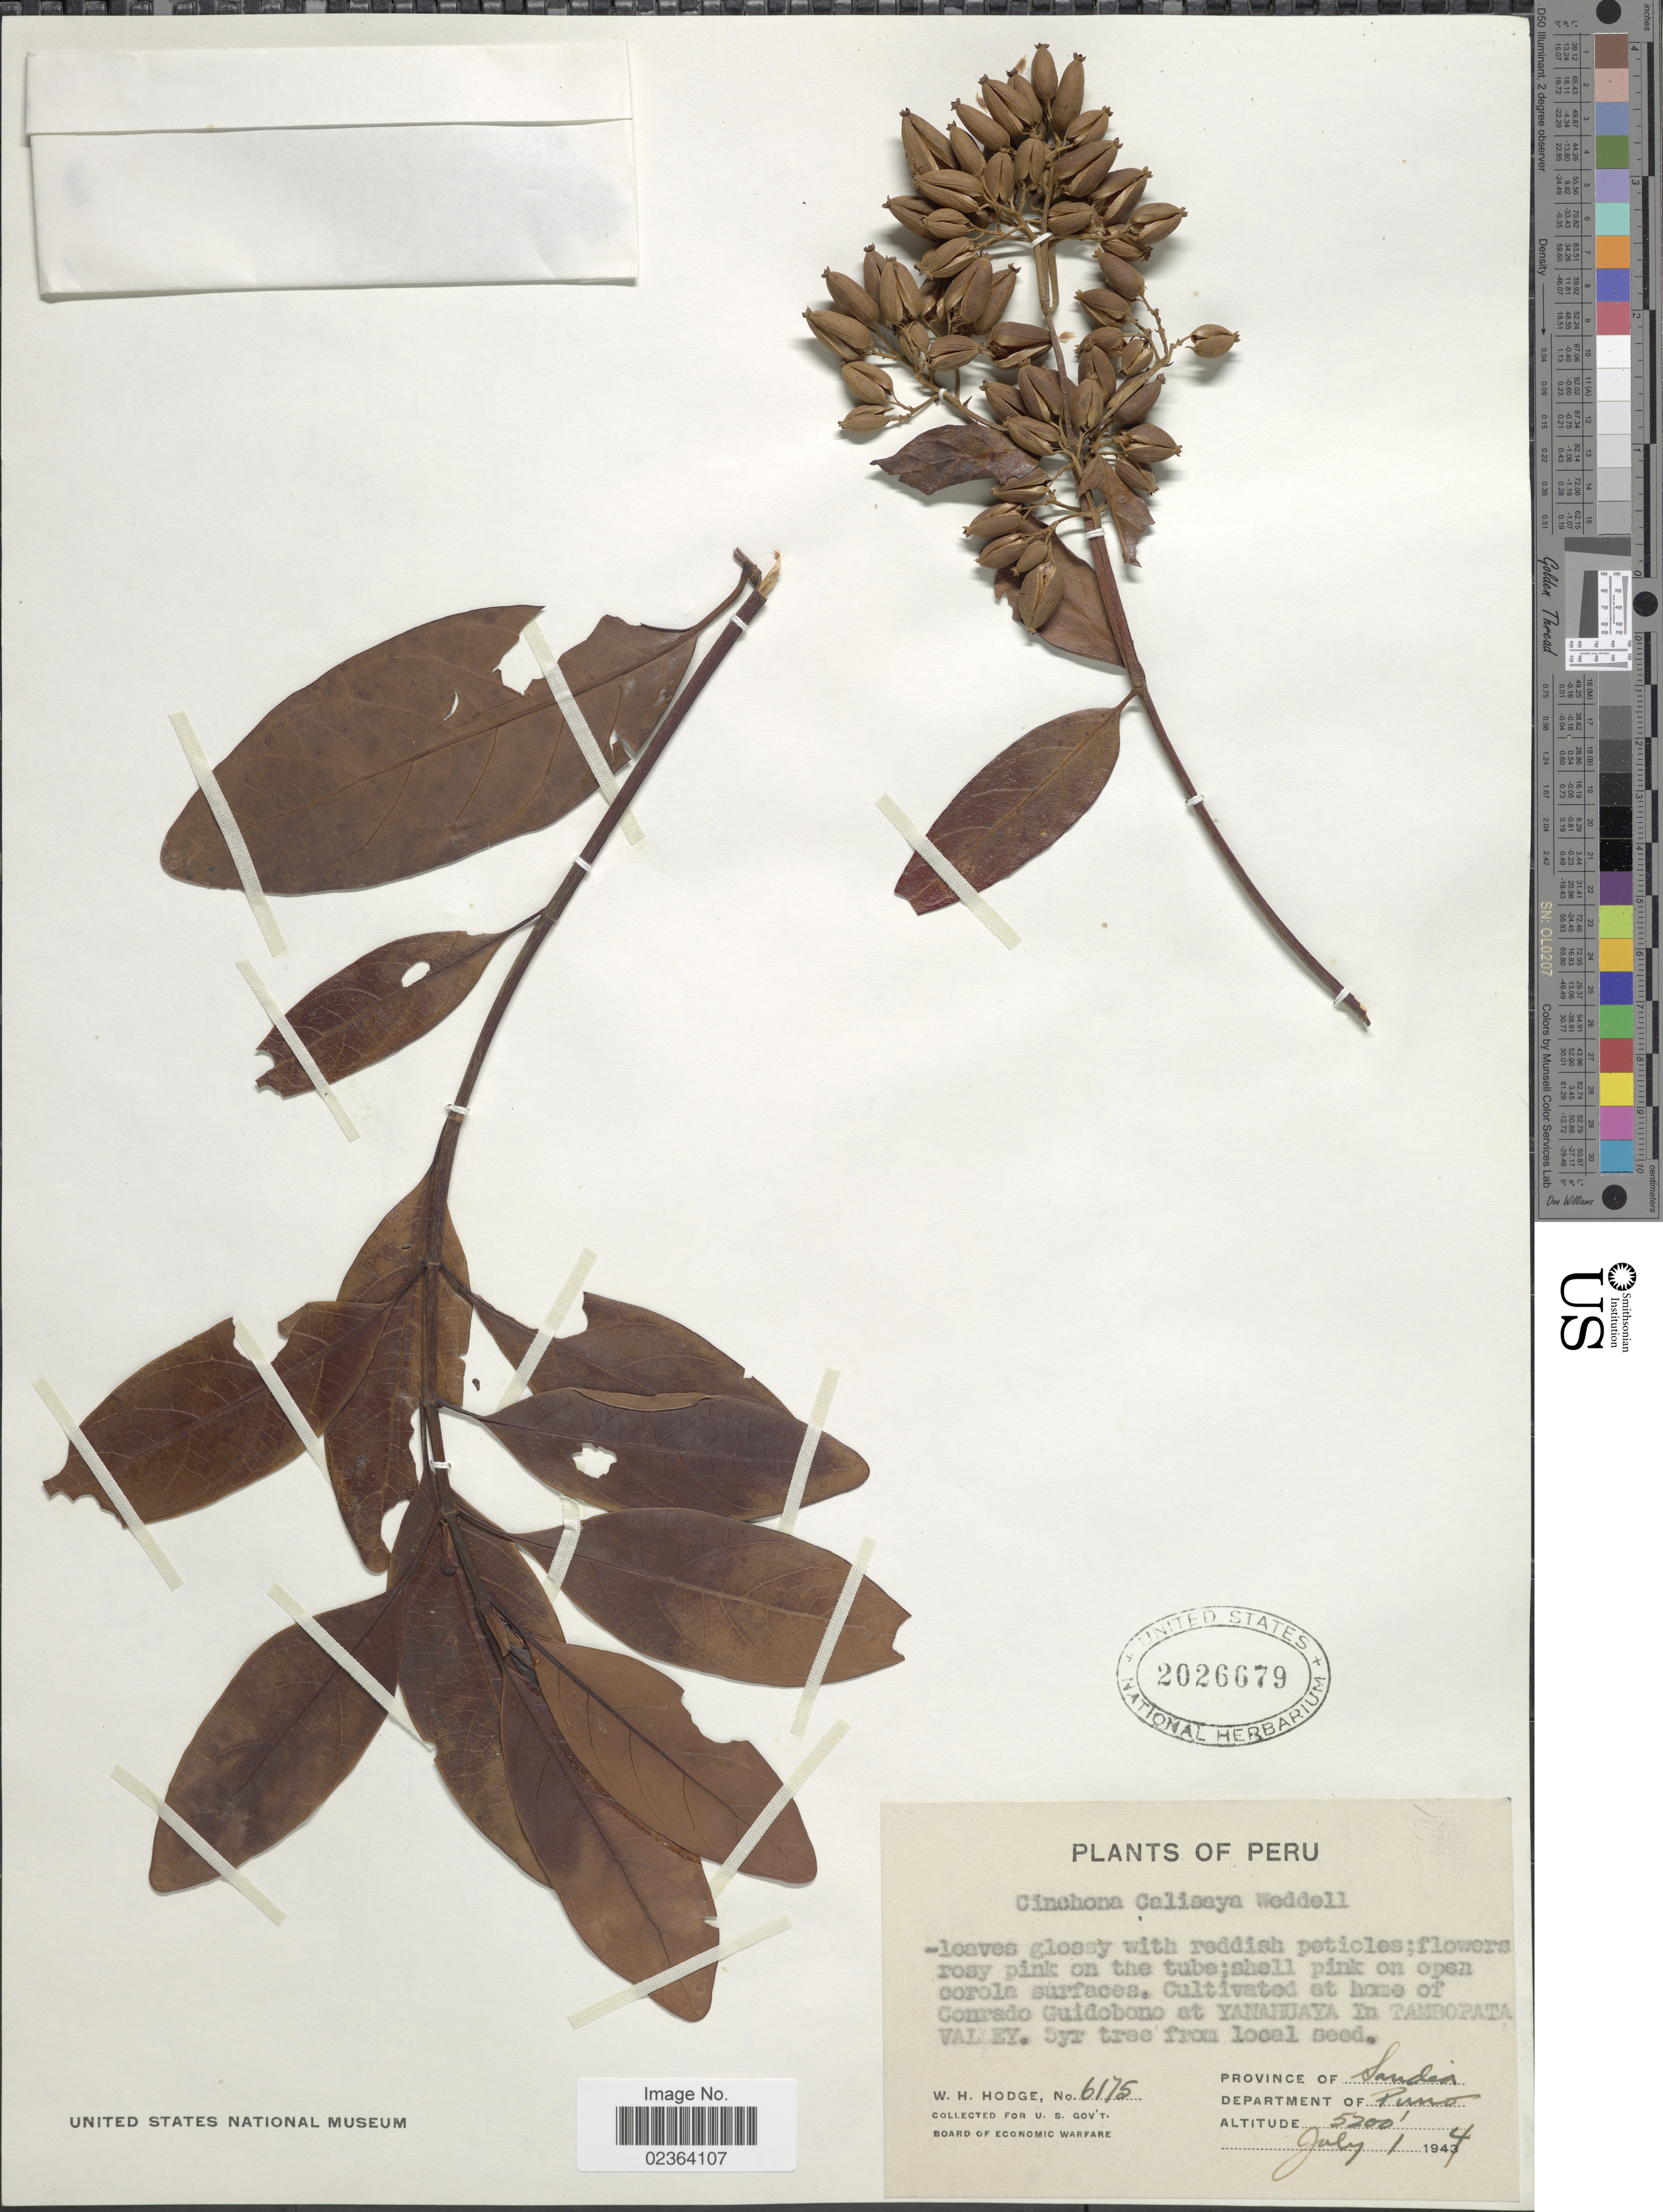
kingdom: Plantae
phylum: Tracheophyta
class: Magnoliopsida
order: Gentianales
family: Rubiaceae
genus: Cinchona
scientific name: Cinchona calisaya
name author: Wedd.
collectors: W. Hodge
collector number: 6175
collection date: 1944-07-01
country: Peru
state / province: Puno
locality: Province of Sandia, Department of Puno, at the home of Conrado Guidobono at Yanahuaya in Tambopata Valley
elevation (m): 1585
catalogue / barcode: US 2026679